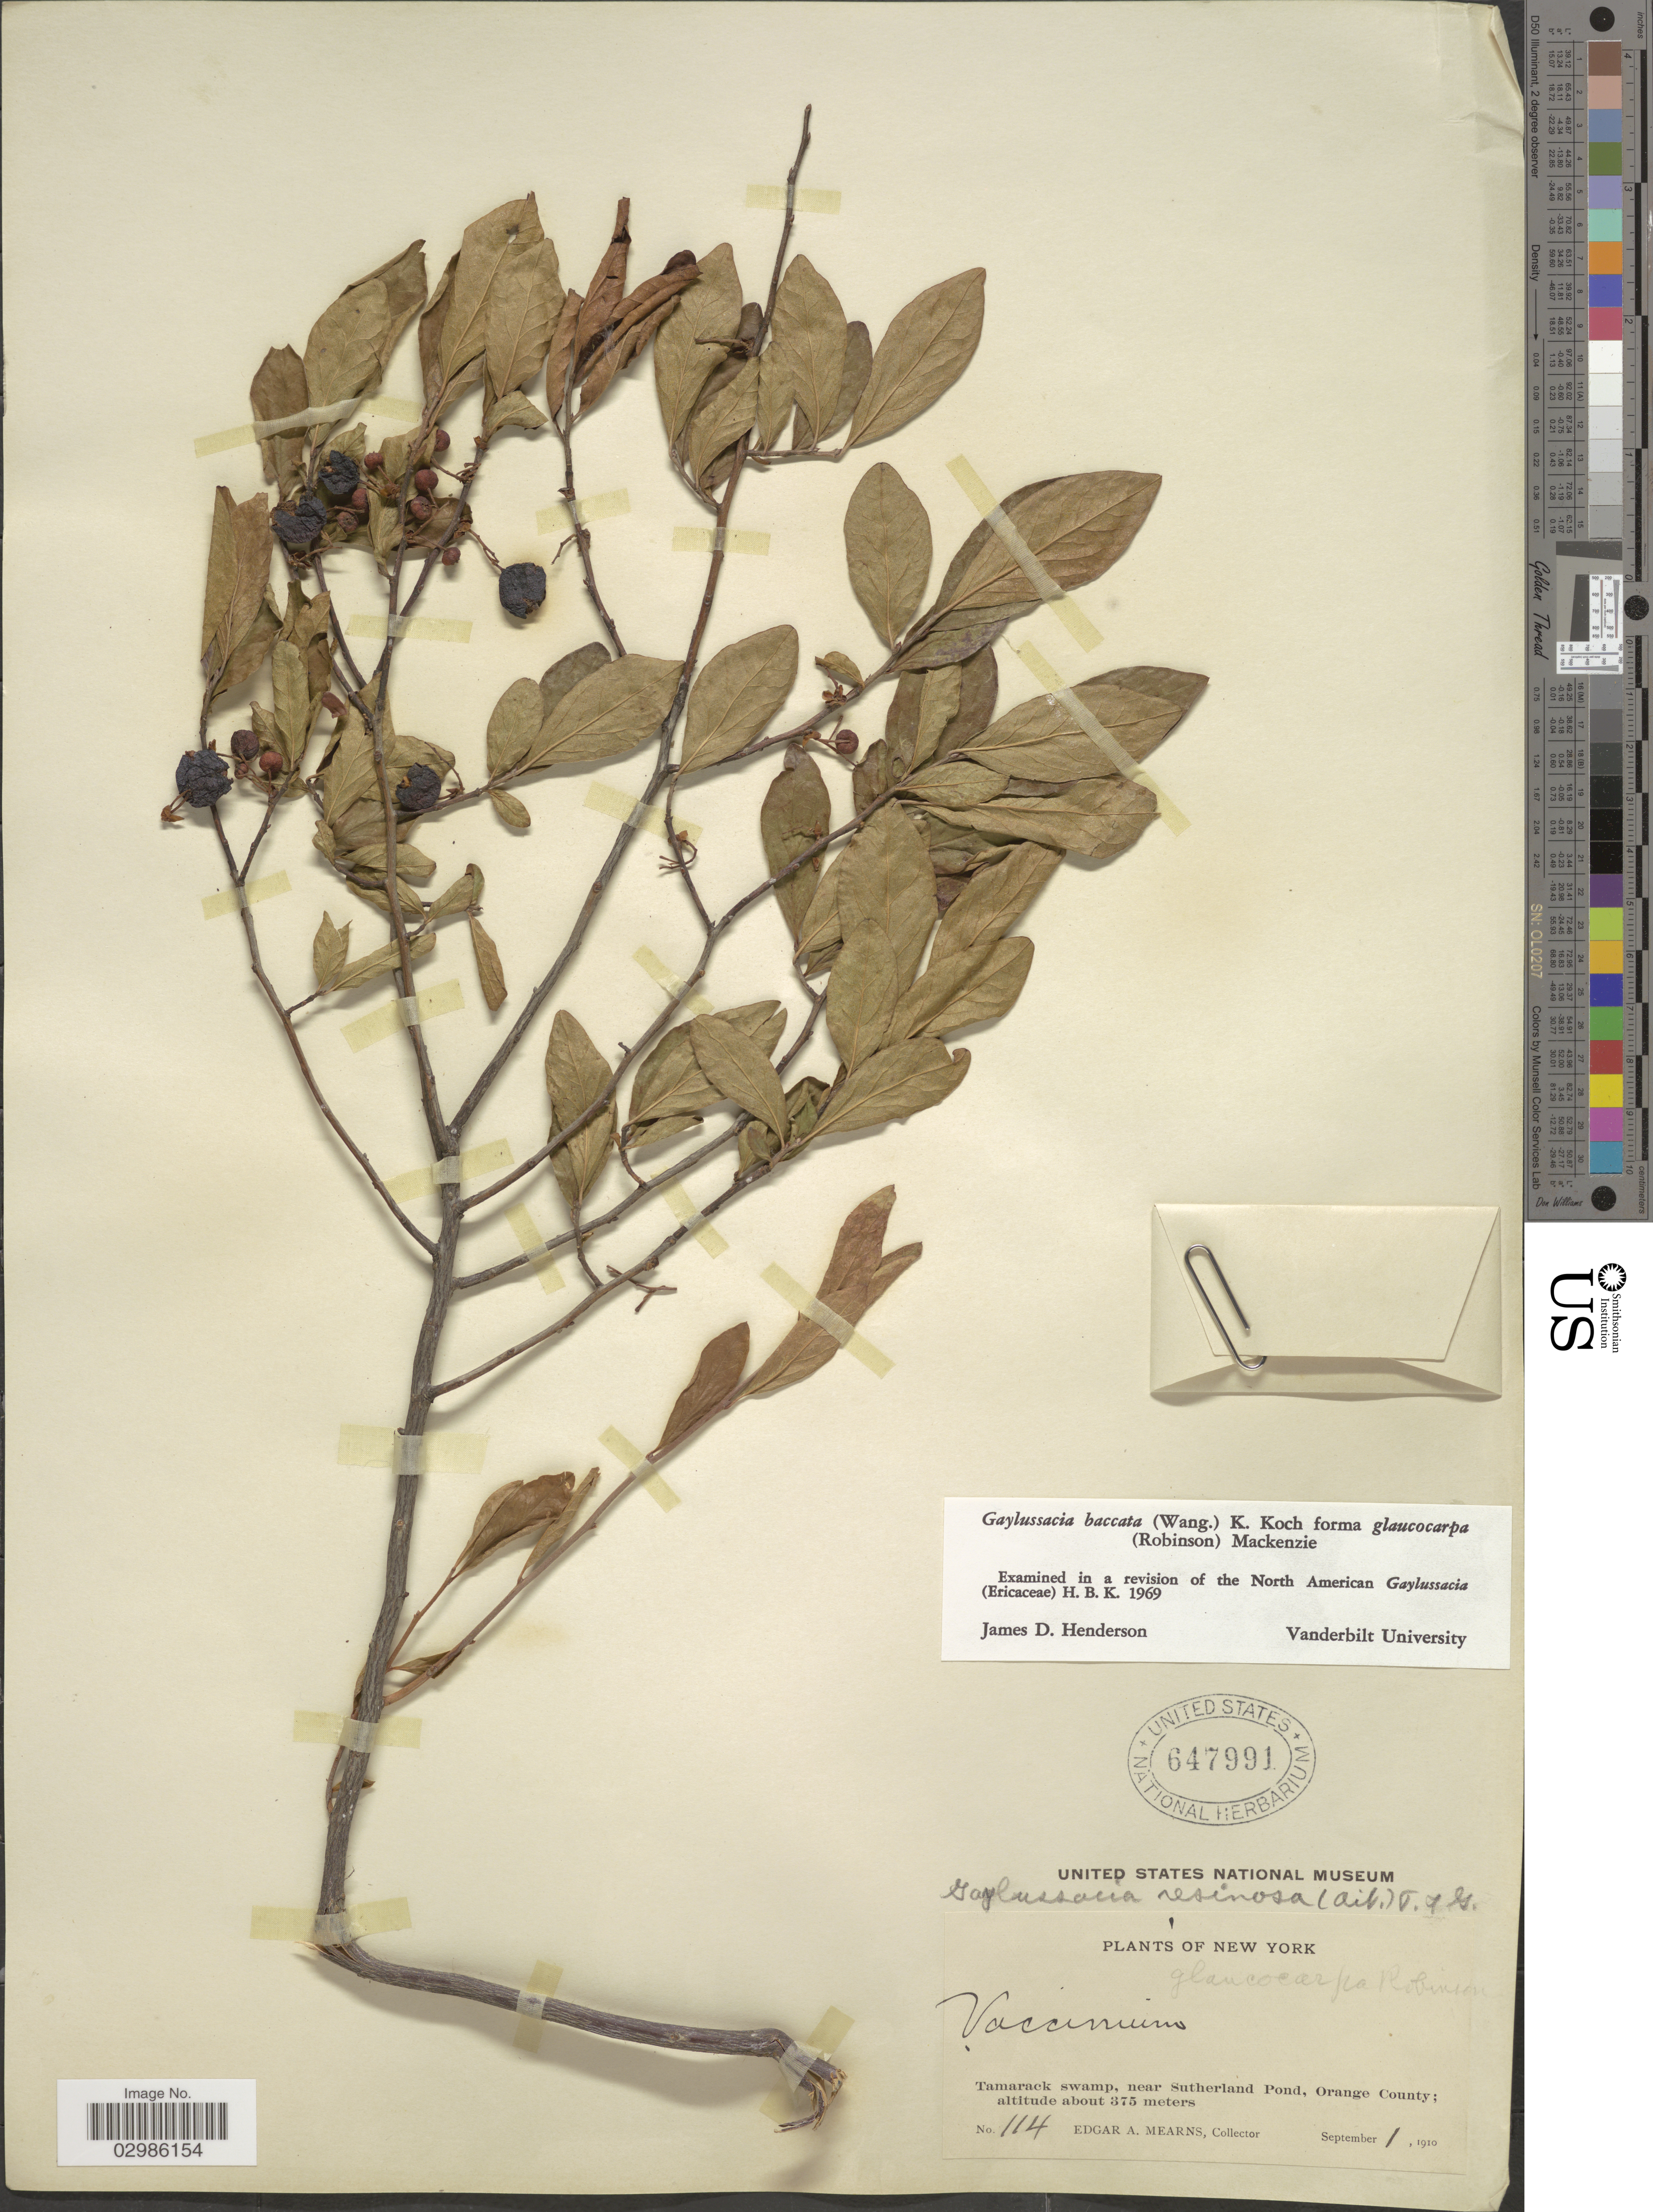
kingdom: Plantae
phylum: Tracheophyta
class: Magnoliopsida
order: Ericales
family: Ericaceae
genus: Gaylussacia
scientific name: Gaylussacia baccata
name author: (Wangenh.) K. Koch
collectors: E. A. Mearns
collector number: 114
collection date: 1910-09-01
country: United States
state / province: New York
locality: Tamarack swamp, near Sutherland Pond, Orange County.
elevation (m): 375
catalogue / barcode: US 647991